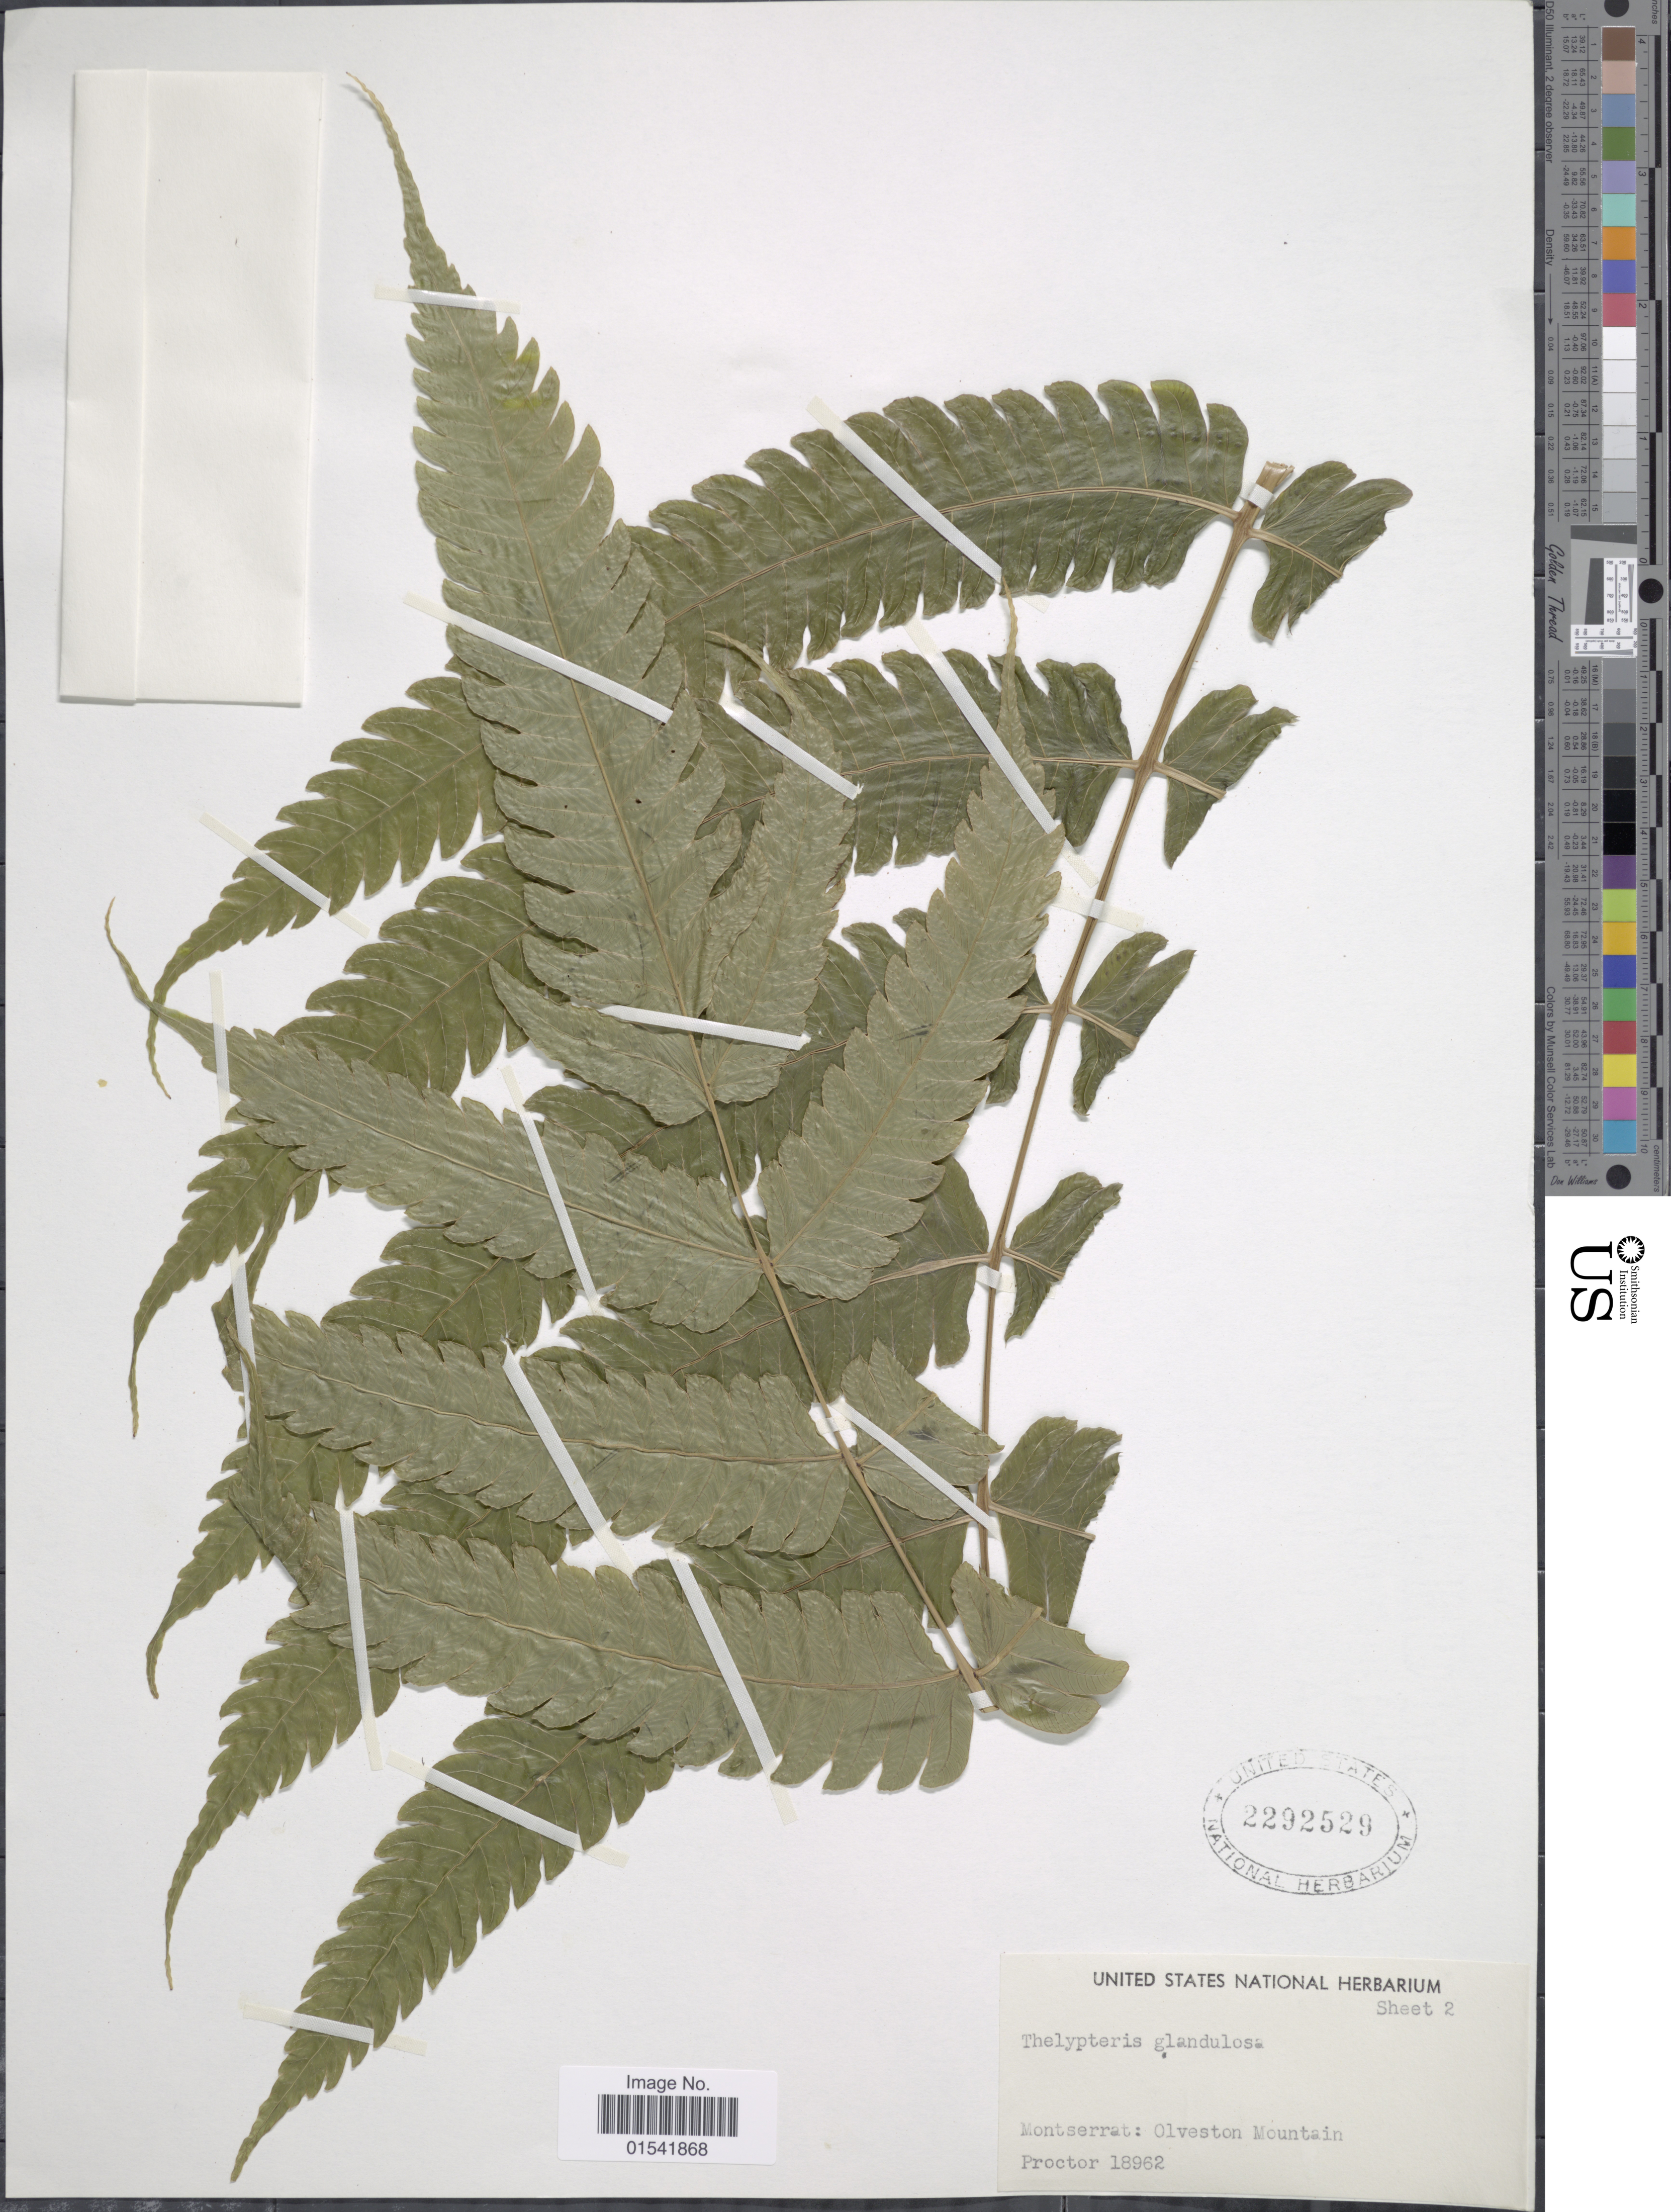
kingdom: Plantae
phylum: Tracheophyta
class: Polypodiopsida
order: Polypodiales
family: Thelypteridaceae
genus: Steiropteris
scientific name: Steiropteris glandulosa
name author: (Hook. f.) Pic. Serm.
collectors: -- Proctor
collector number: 18962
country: Montserrat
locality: Olveston Mountain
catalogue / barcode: US 2292529